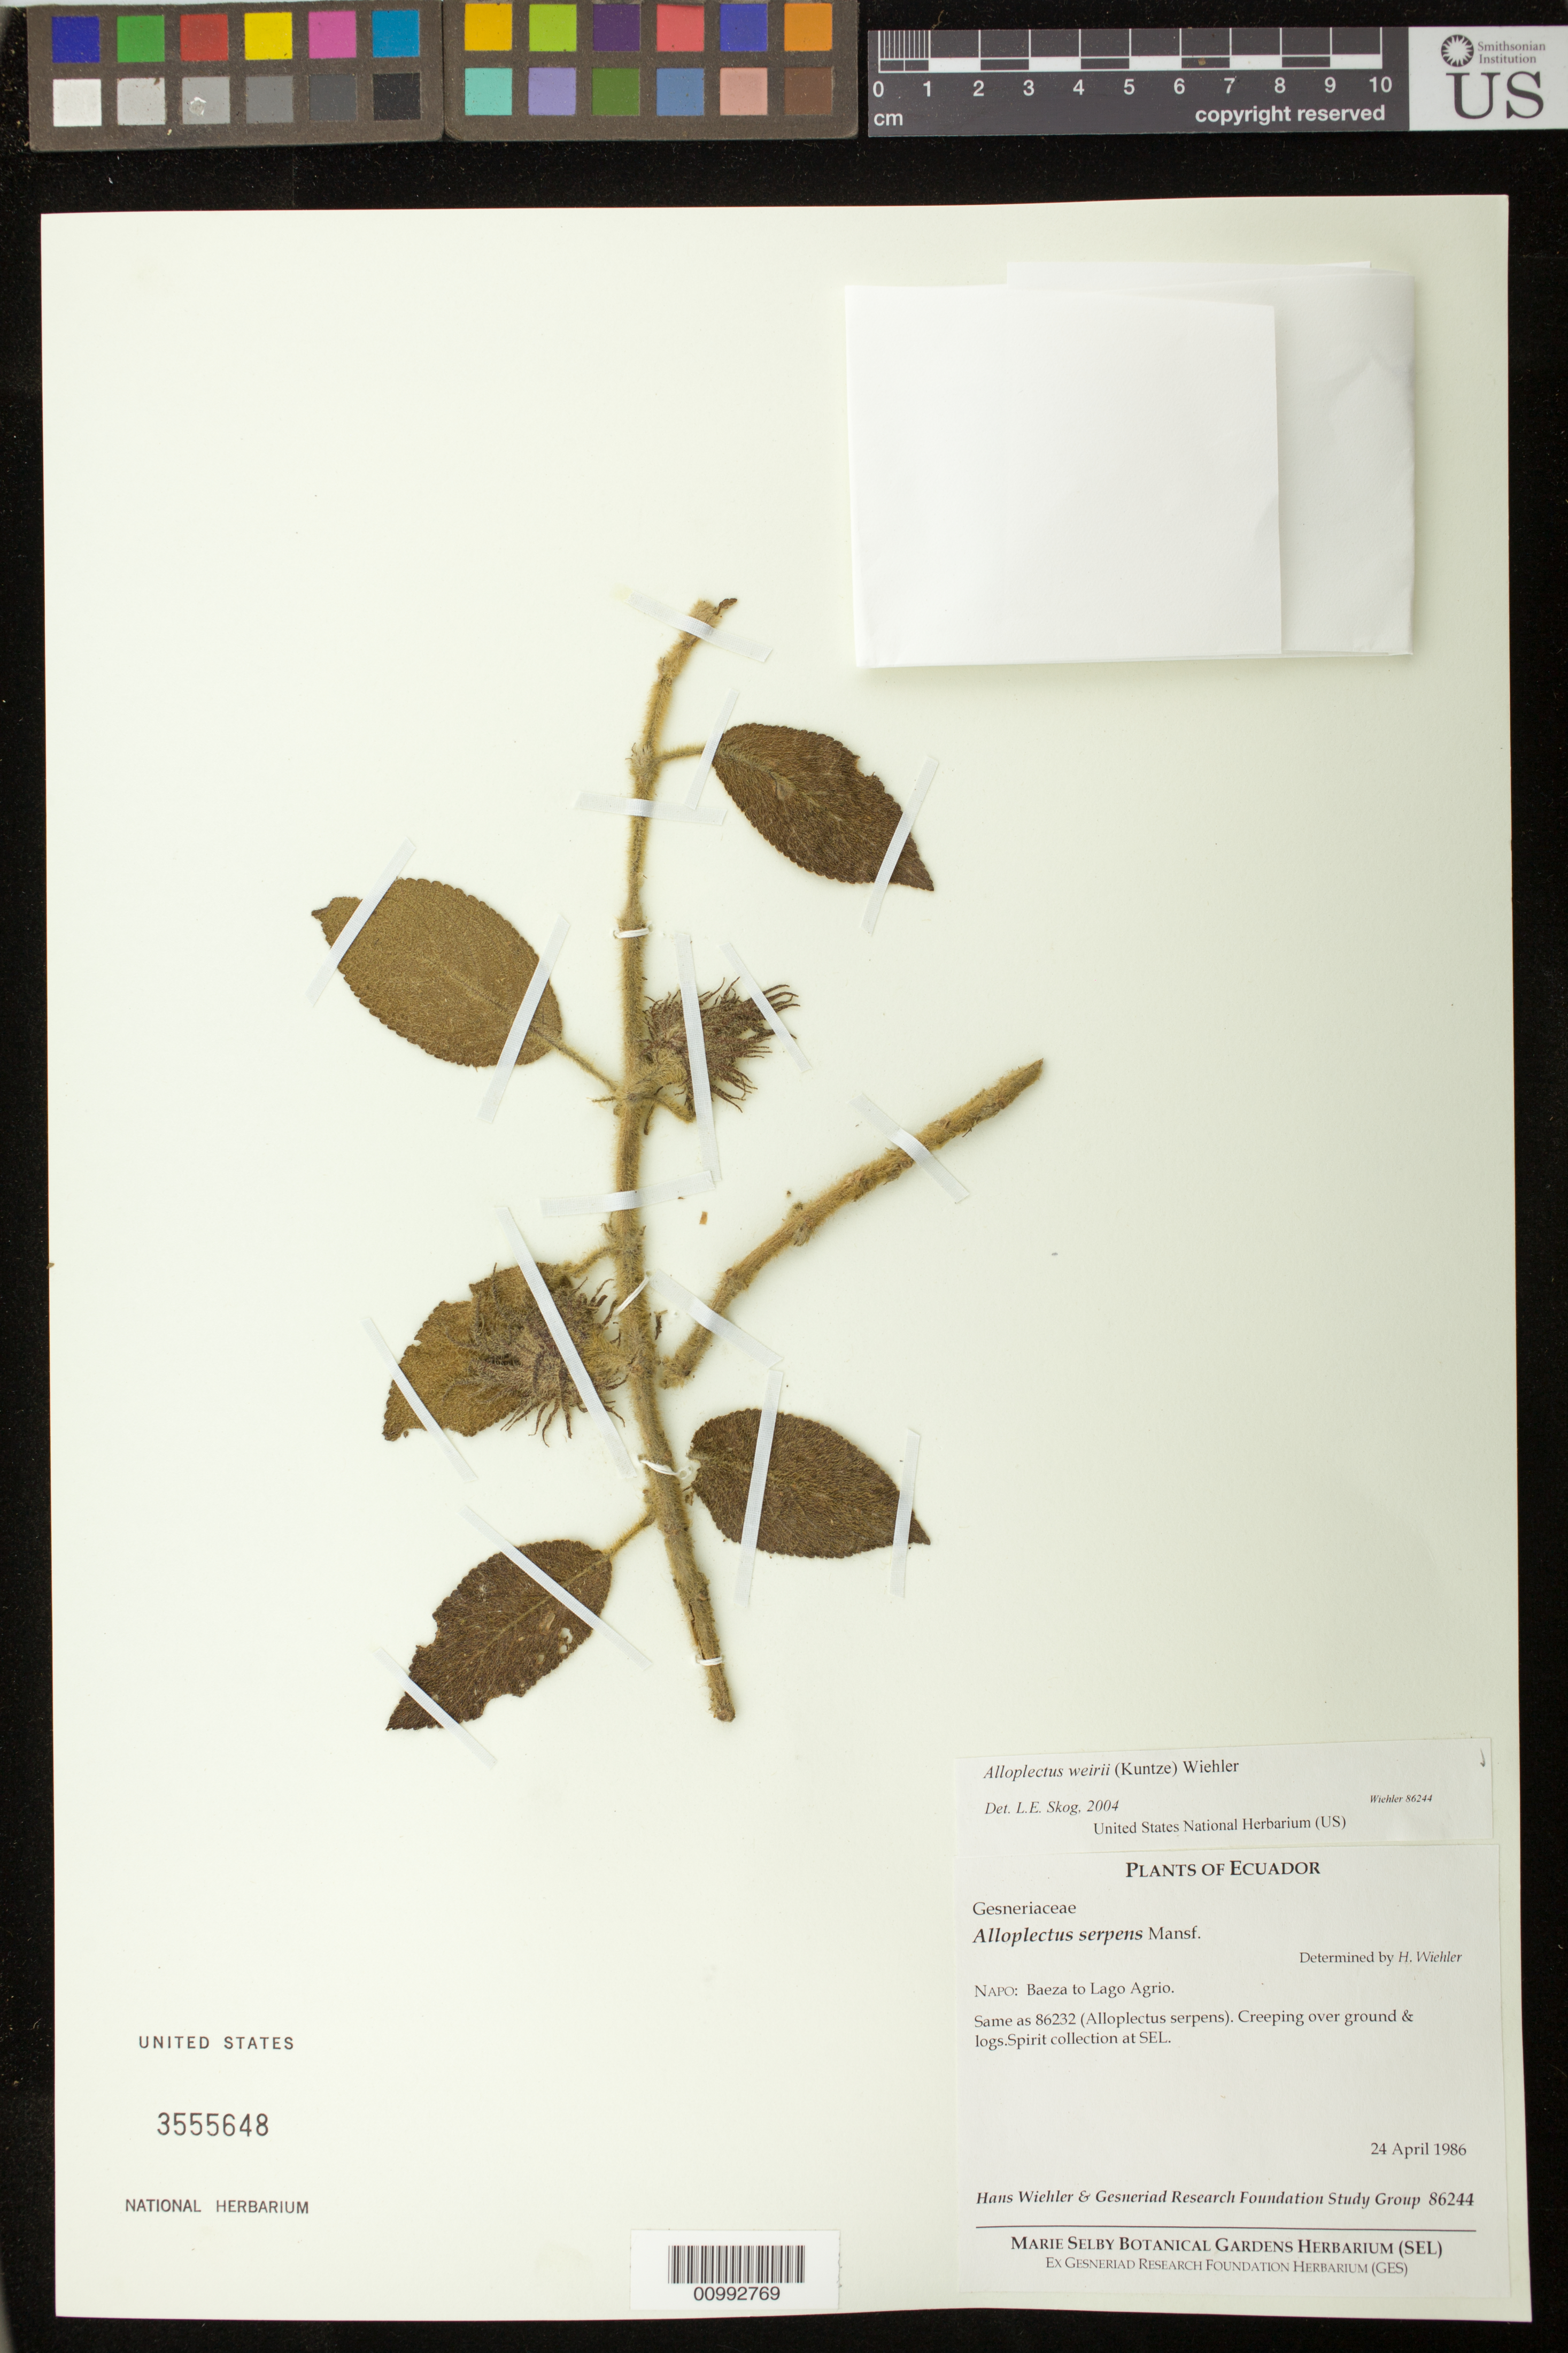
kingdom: Plantae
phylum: Tracheophyta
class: Magnoliopsida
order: Lamiales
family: Gesneriaceae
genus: Alloplectus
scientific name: Alloplectus weirii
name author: (Kuntze) Wiehler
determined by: Skog, Laurence E.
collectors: H. J. Wiehler & GRF Study Group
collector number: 86244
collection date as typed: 24 Apr 1986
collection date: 1986-04-24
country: Ecuador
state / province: Napo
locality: Napo: Baeza to Lago Agrio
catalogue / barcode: US 3555648